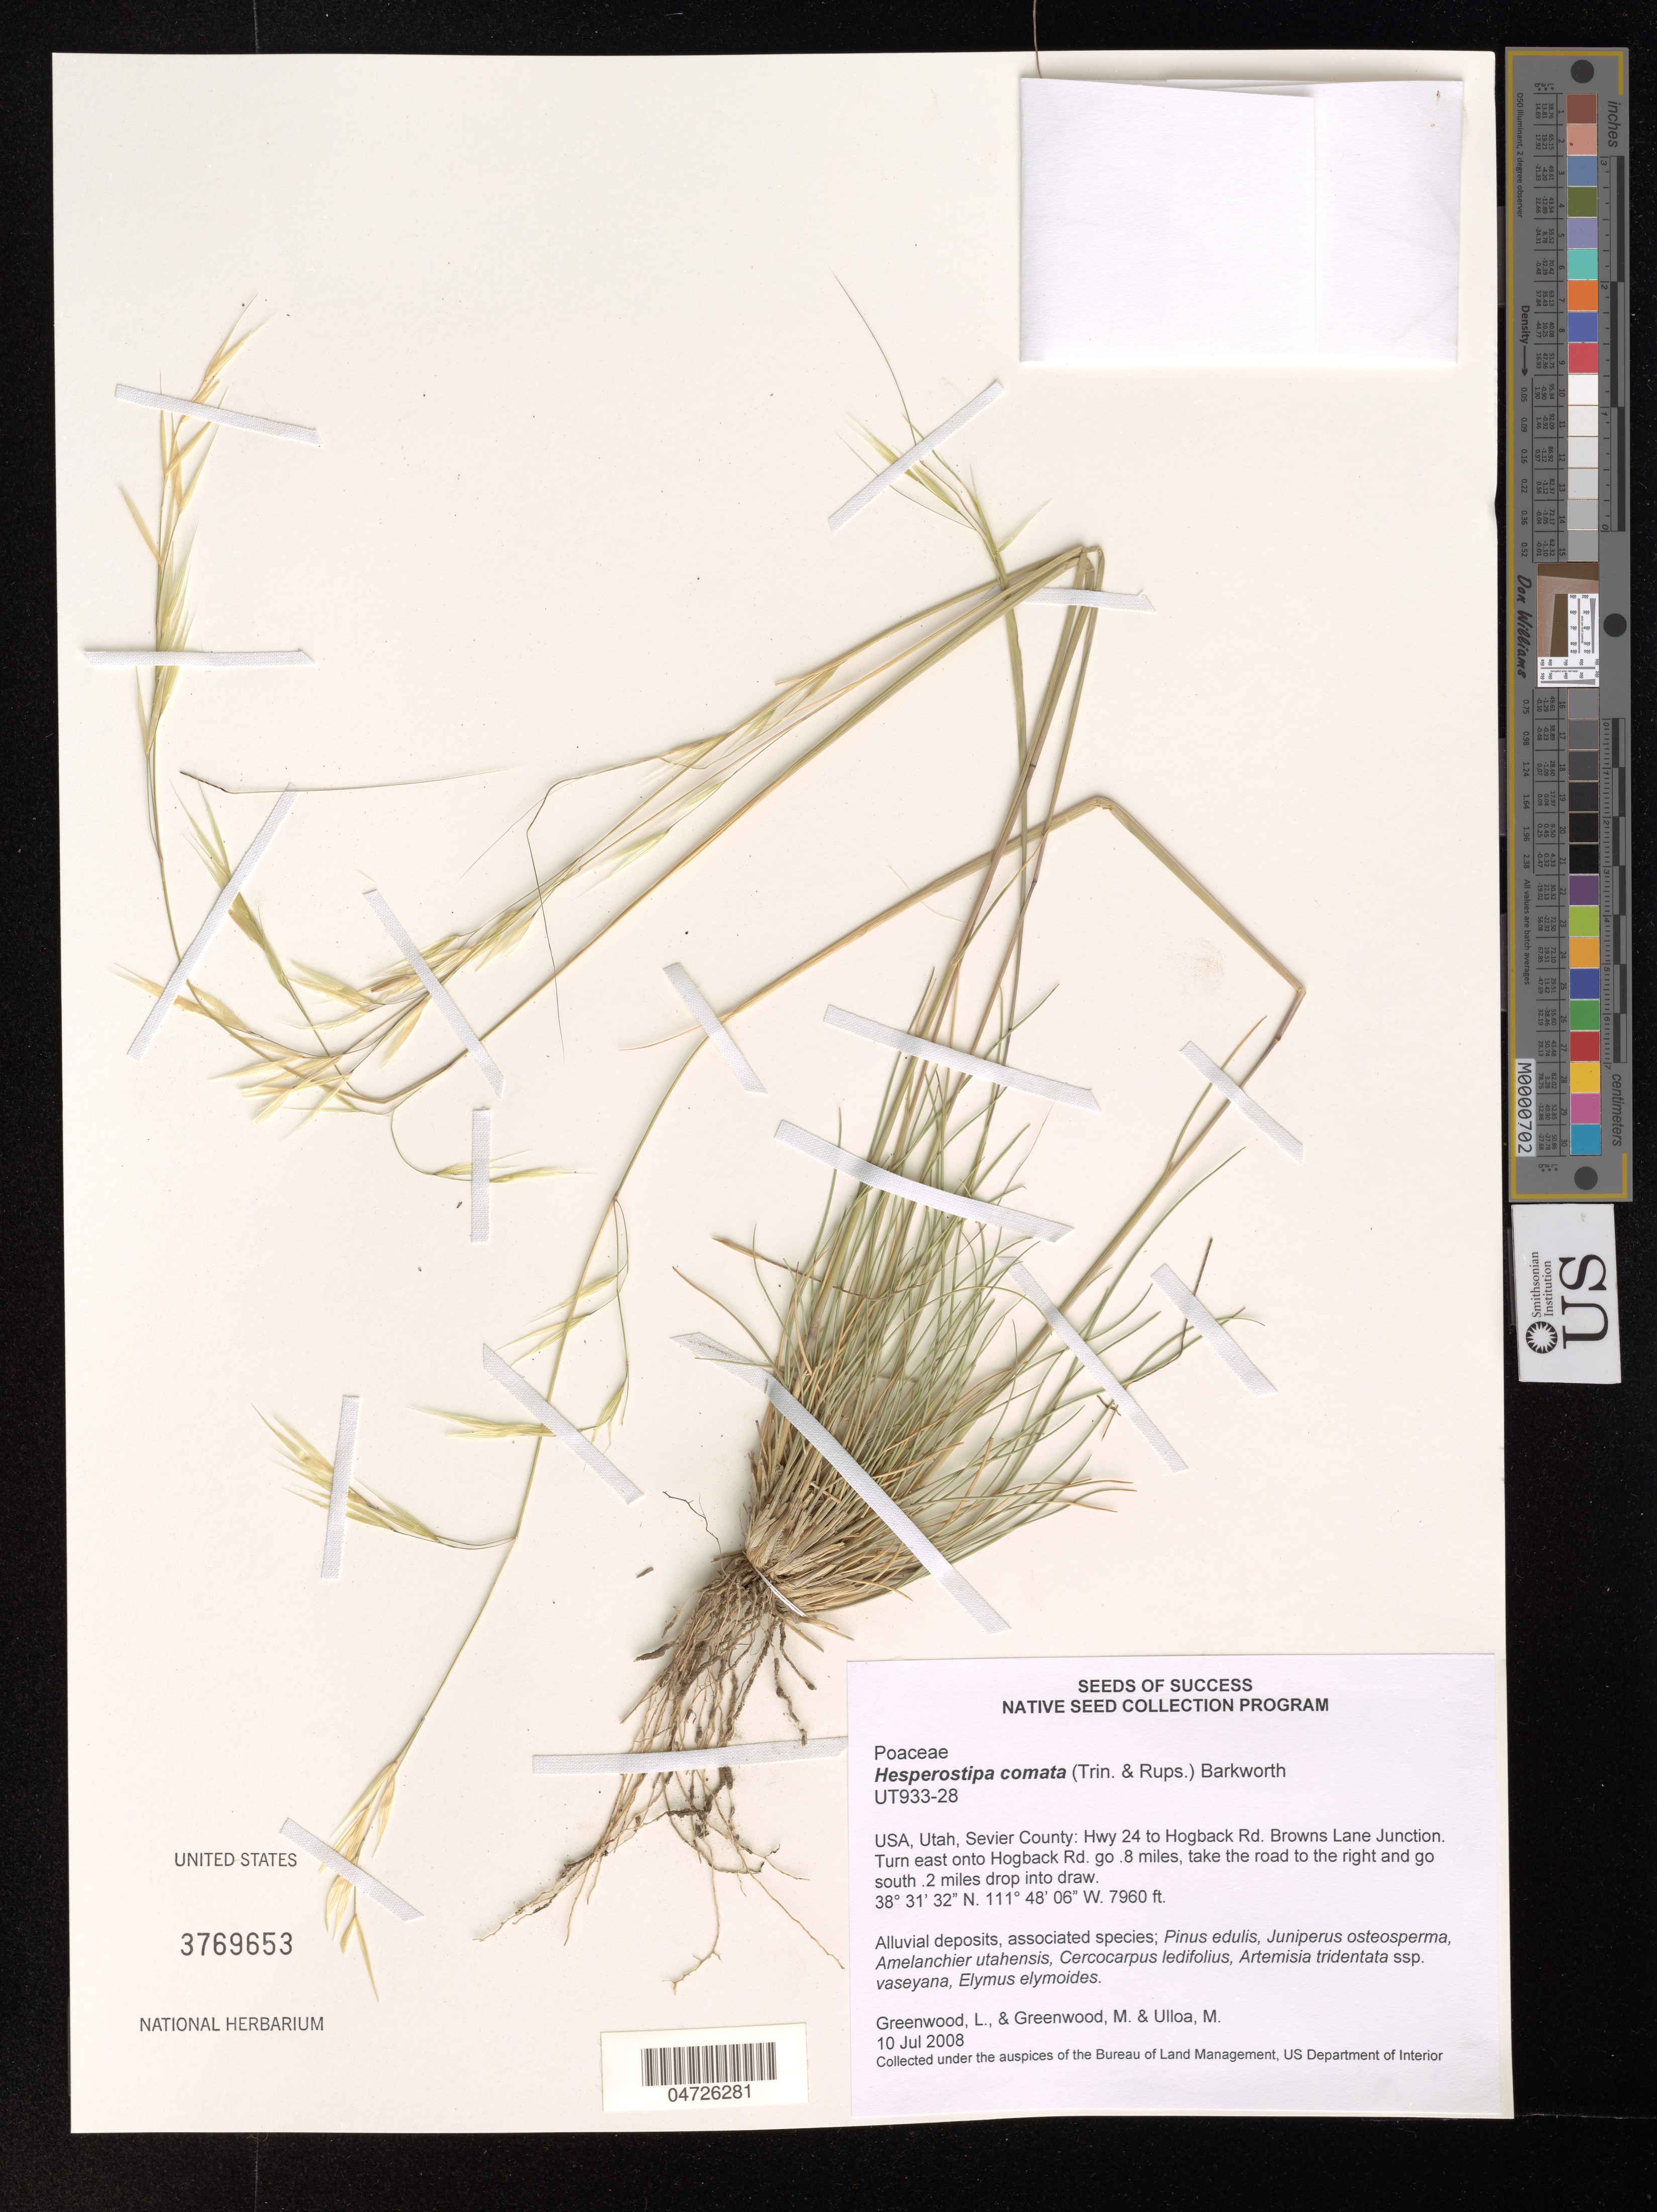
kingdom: Plantae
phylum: Tracheophyta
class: Liliopsida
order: Poales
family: Poaceae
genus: Hesperostipa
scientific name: Hesperostipa comata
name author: (Trin. & Rupr.) Barkworth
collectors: L. Greenwood, Greenwood, M. & M. Ulloa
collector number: UT933-28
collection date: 2008-07-10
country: United States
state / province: Utah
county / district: Sevier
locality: Sevier County: Hwy 24 to Hogback Rd. Browns Lane Junction. Turn east onto Hogback Rd. go .8 miles, take the road to the right and go south .2 miles drop into draw.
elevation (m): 2426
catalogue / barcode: US 3769653